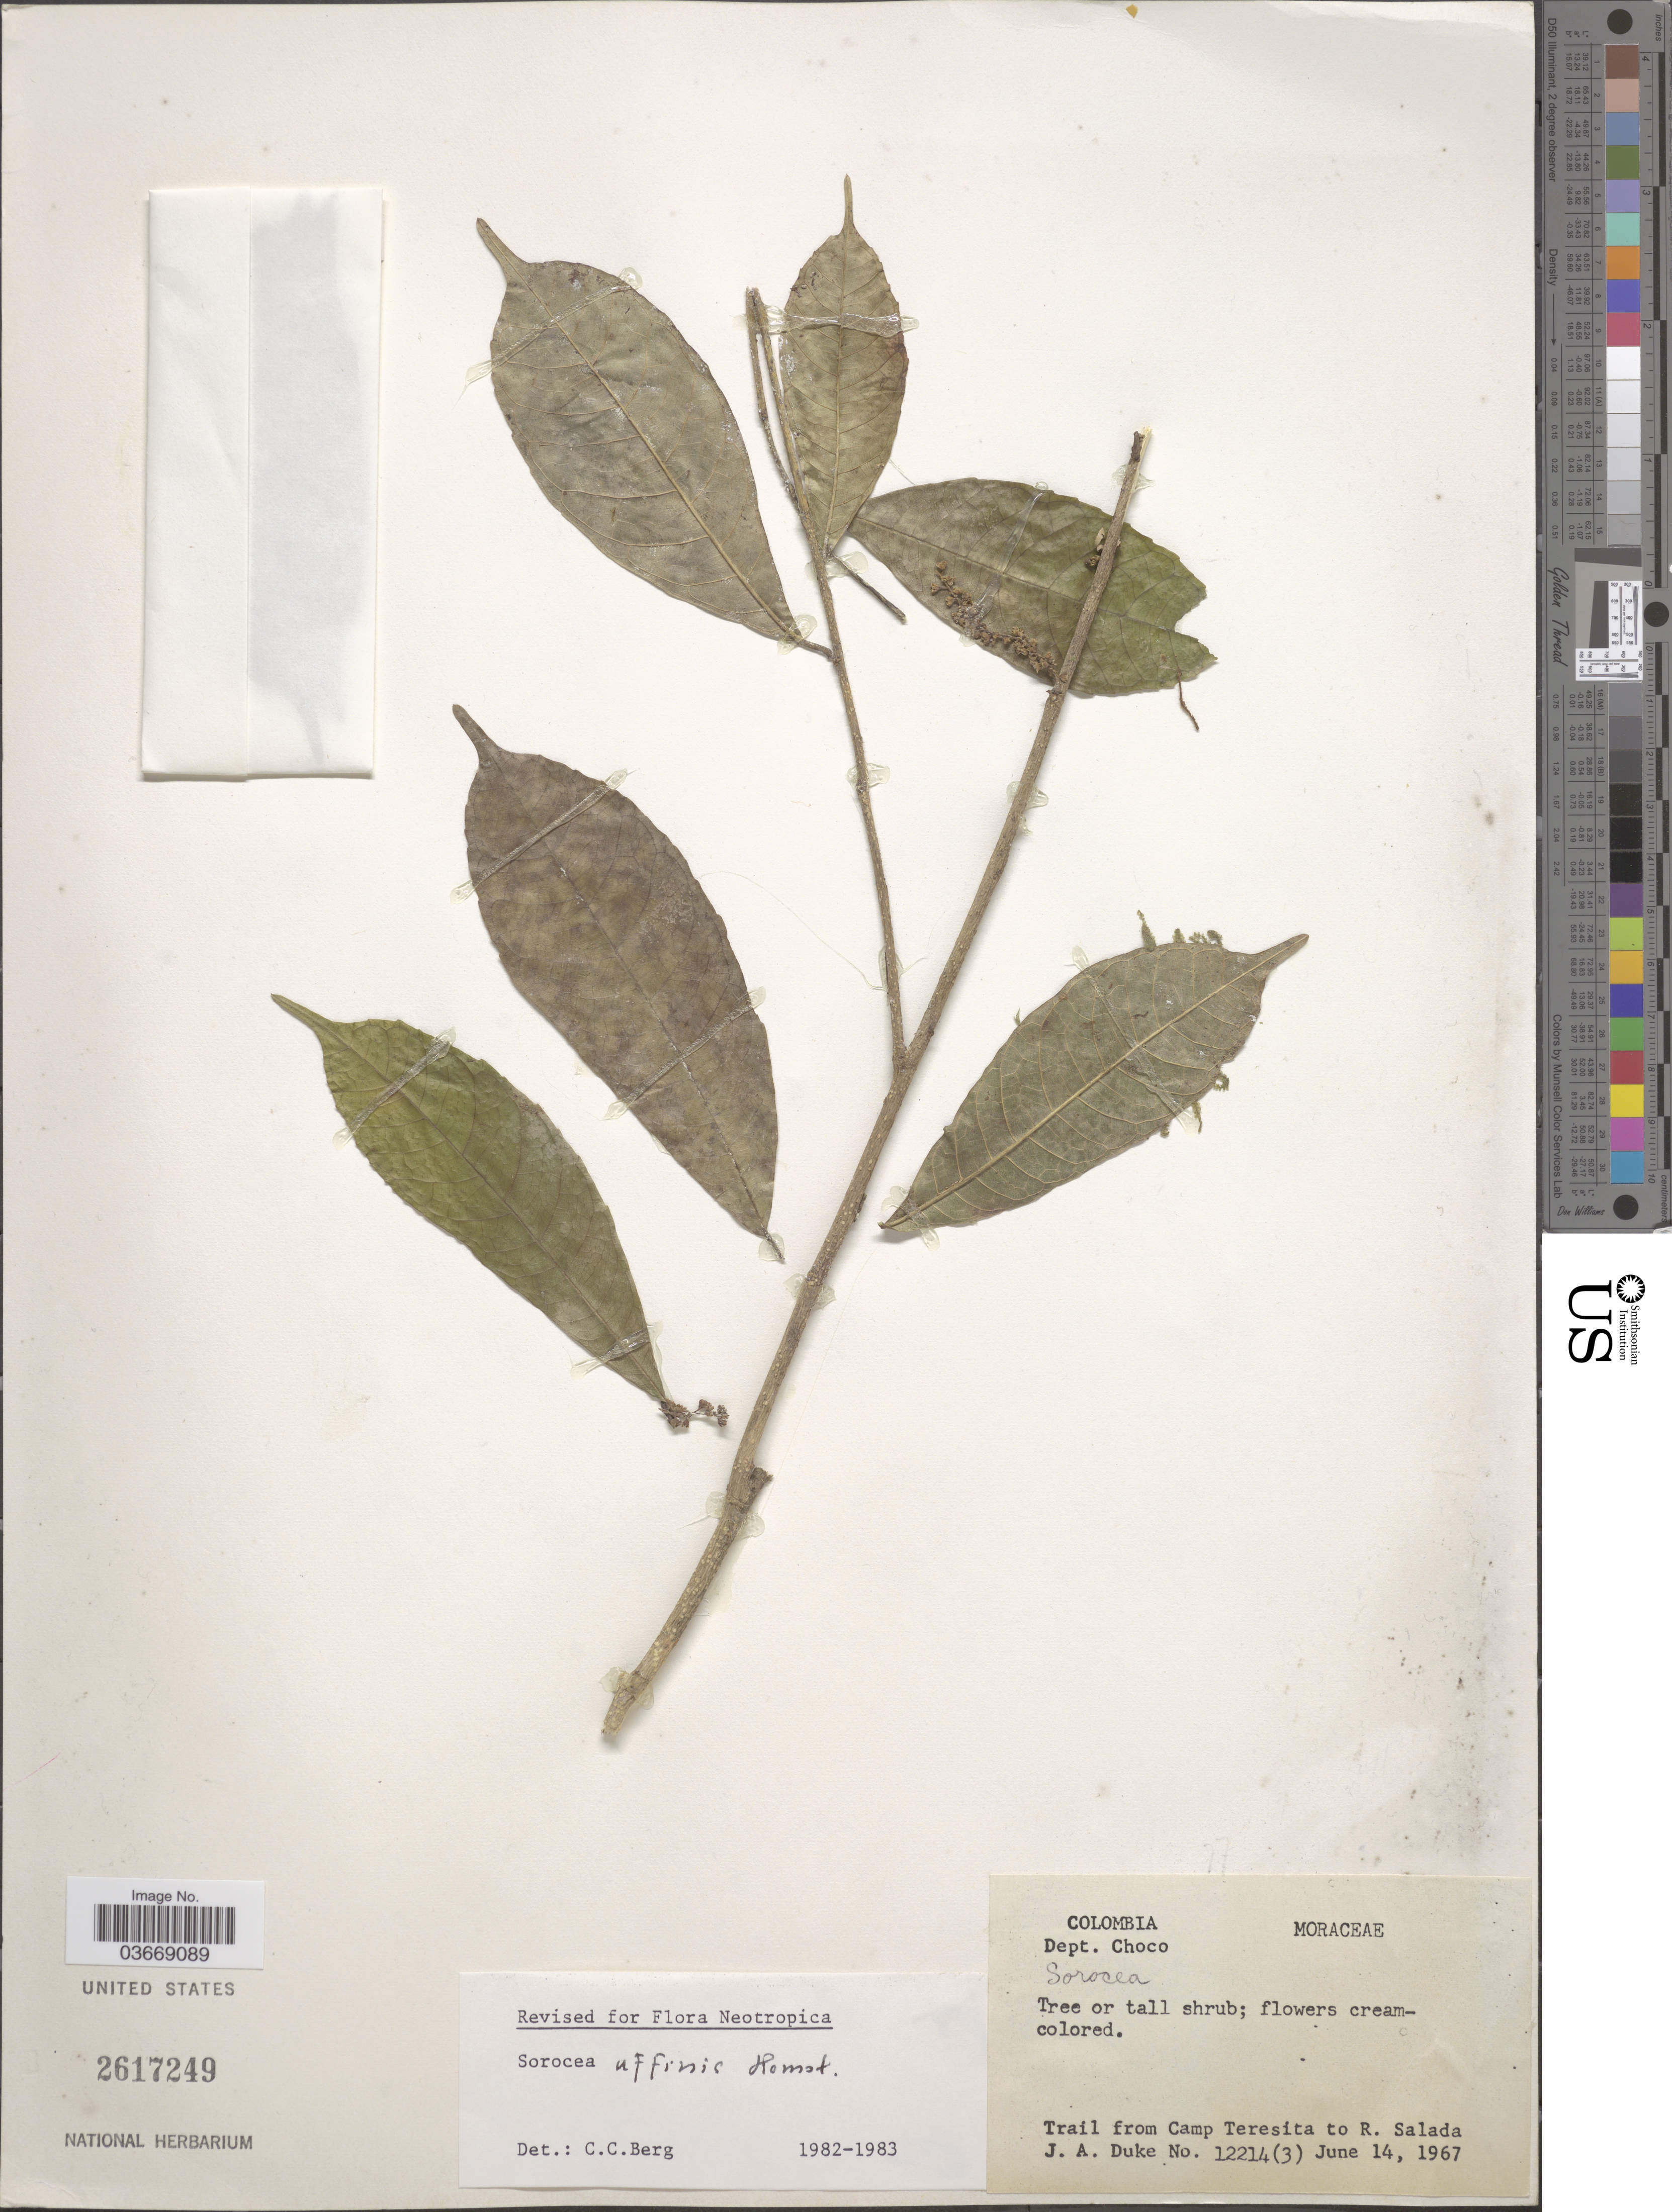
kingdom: Plantae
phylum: Tracheophyta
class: Magnoliopsida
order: Rosales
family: Moraceae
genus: Sorocea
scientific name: Sorocea affinis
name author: Hemsl.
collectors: J. A. Duke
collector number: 12214(3)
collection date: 1967-06-14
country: Colombia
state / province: Chocó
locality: Dept. Choco. Trail from Camp Teresíta to R. Salada.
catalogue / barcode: US 2617249